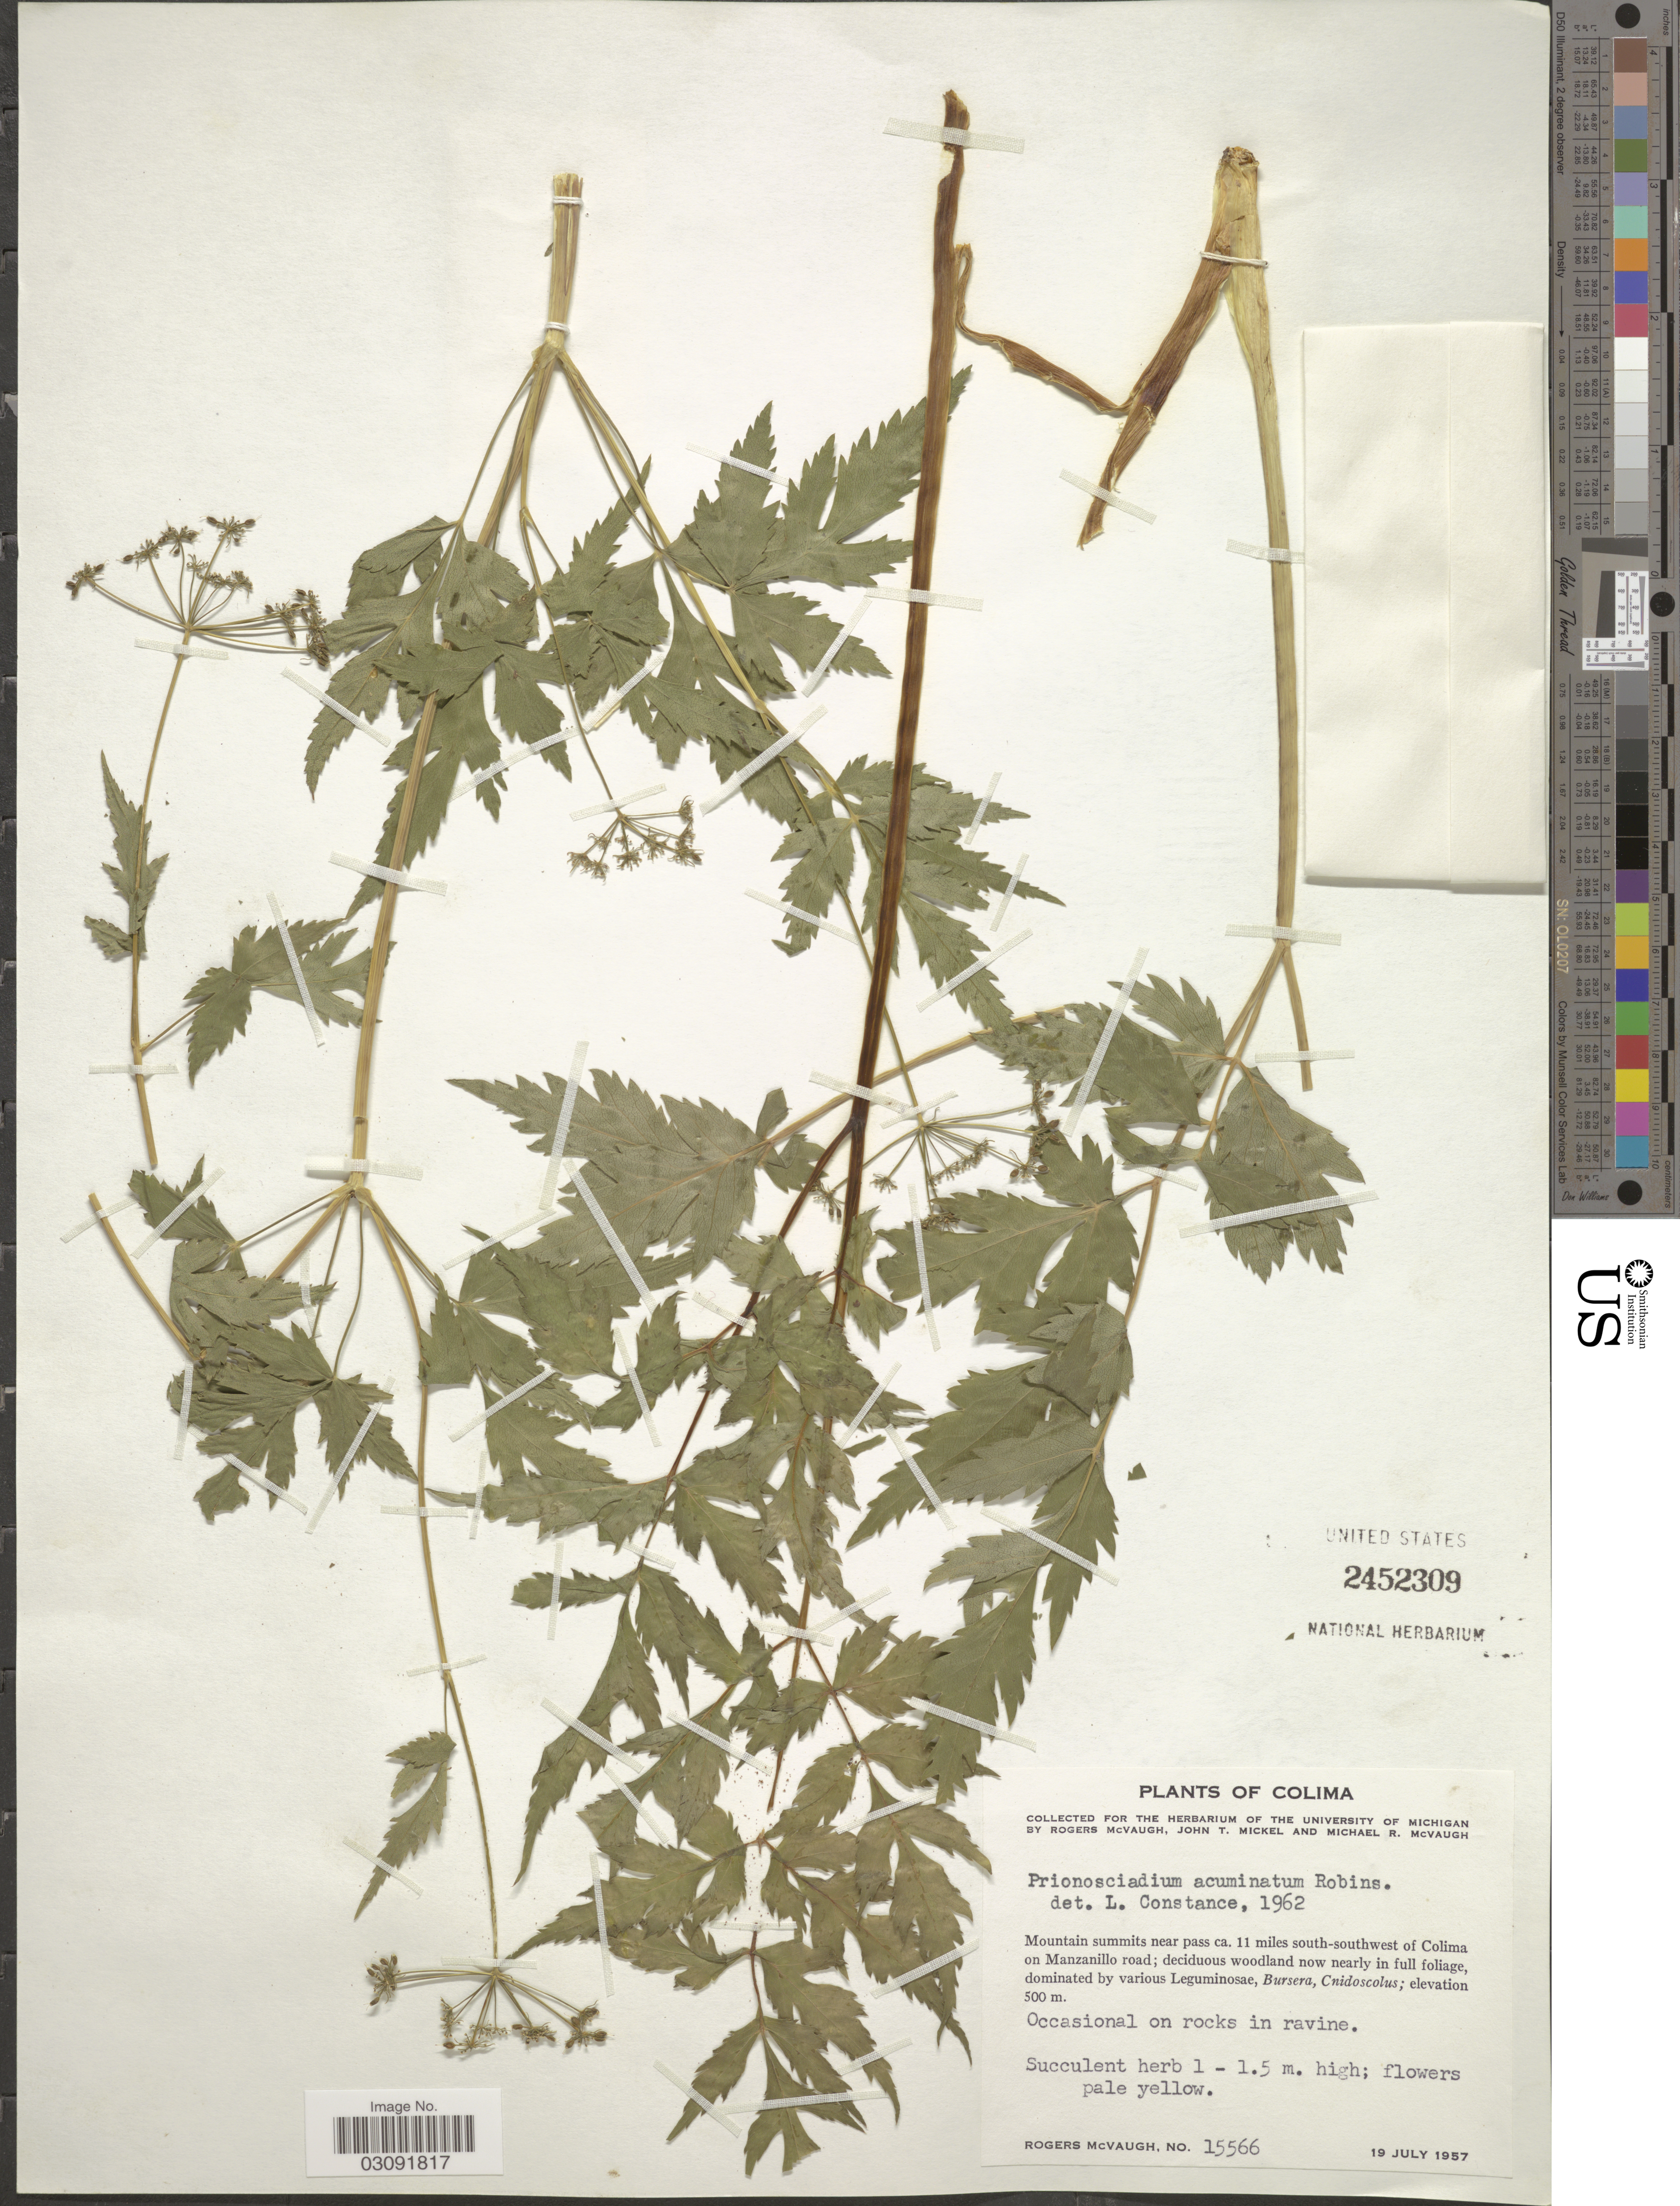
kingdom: Plantae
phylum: Tracheophyta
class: Magnoliopsida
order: Apiales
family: Apiaceae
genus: Prionosciadium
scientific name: Prionosciadium acuminatum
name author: B.L. Rob. ex J.M. Coult. & Rose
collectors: R. McVaugh, J. T. Mickel & M. R. McVaugh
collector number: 15566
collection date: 1957-07-19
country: Mexico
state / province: Colima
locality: Mountain summits near pass ca. 11 miles south-southwest of Colima on Manzanillo road.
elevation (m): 500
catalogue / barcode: US 2452309